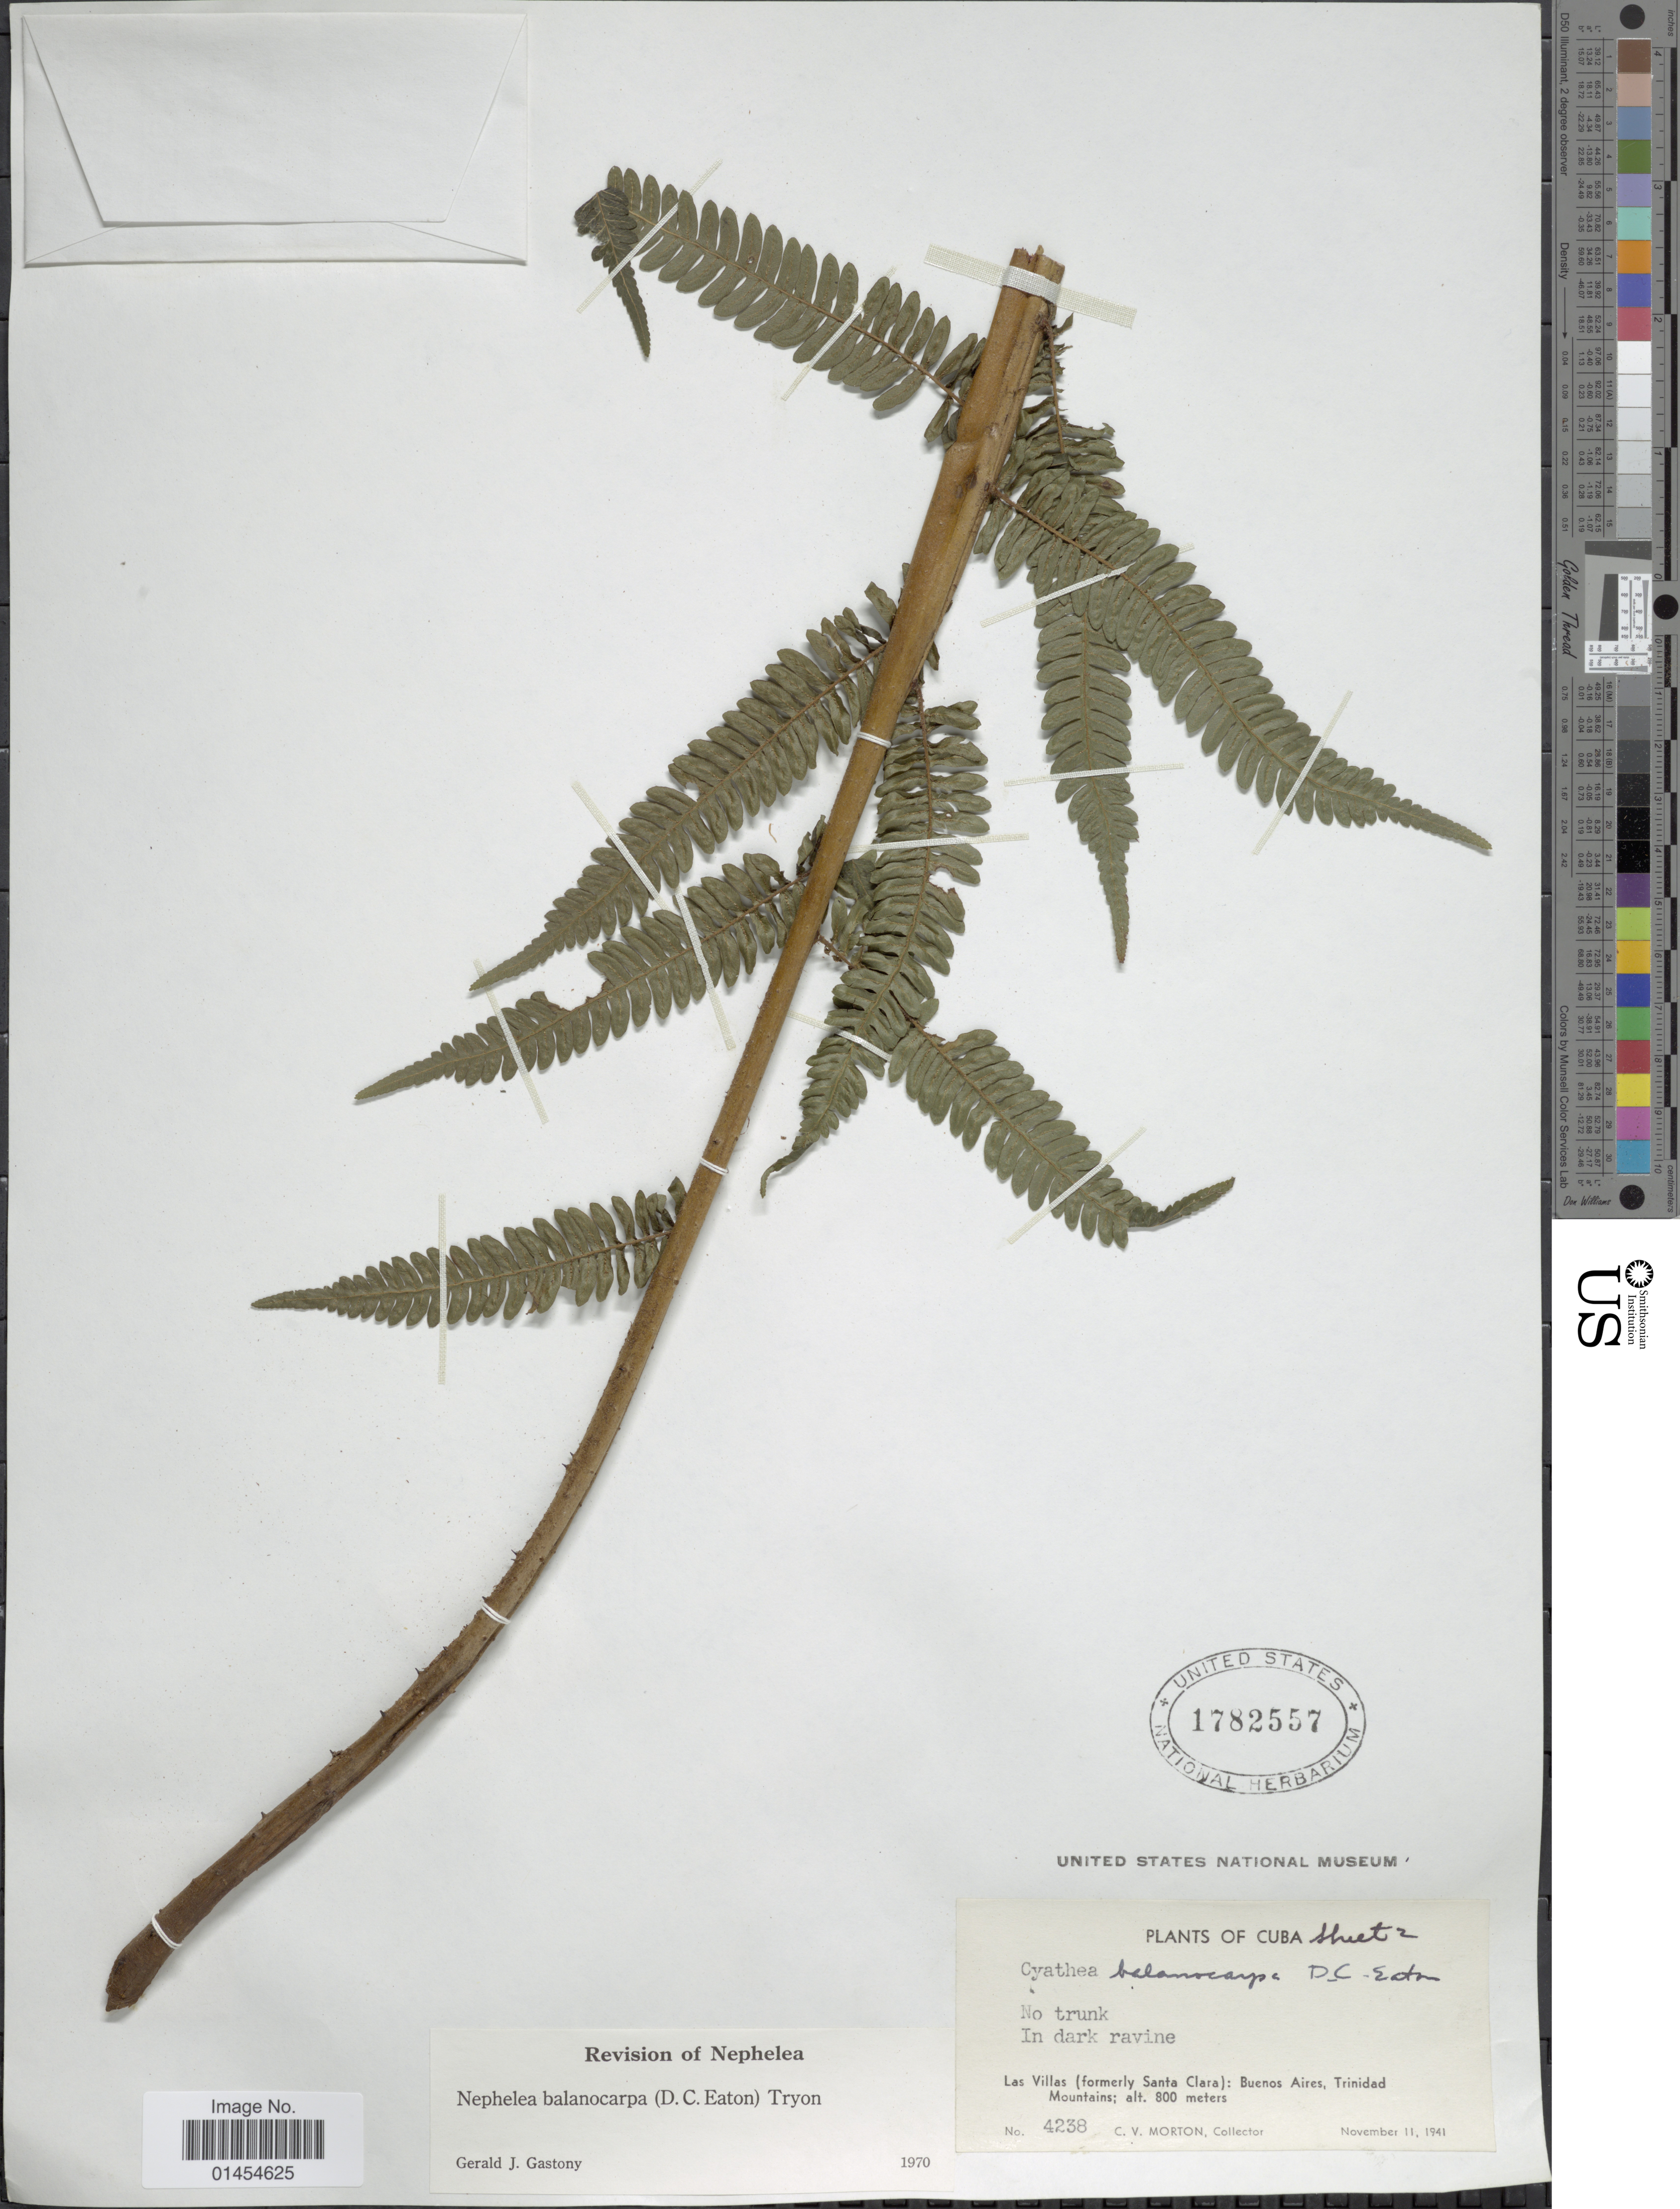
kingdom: Plantae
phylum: Tracheophyta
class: Polypodiopsida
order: Cyatheales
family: Cyatheaceae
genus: Alsophila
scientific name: Alsophila balanocarpa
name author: (D.C. Eaton) D.S. Conant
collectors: C. V. Morton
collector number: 4238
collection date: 1941-11-11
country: Cuba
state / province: Las Villas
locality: (formerly Santa Clara): Buenos Aires, Trinidad Mountains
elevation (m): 800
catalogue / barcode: US 1782557